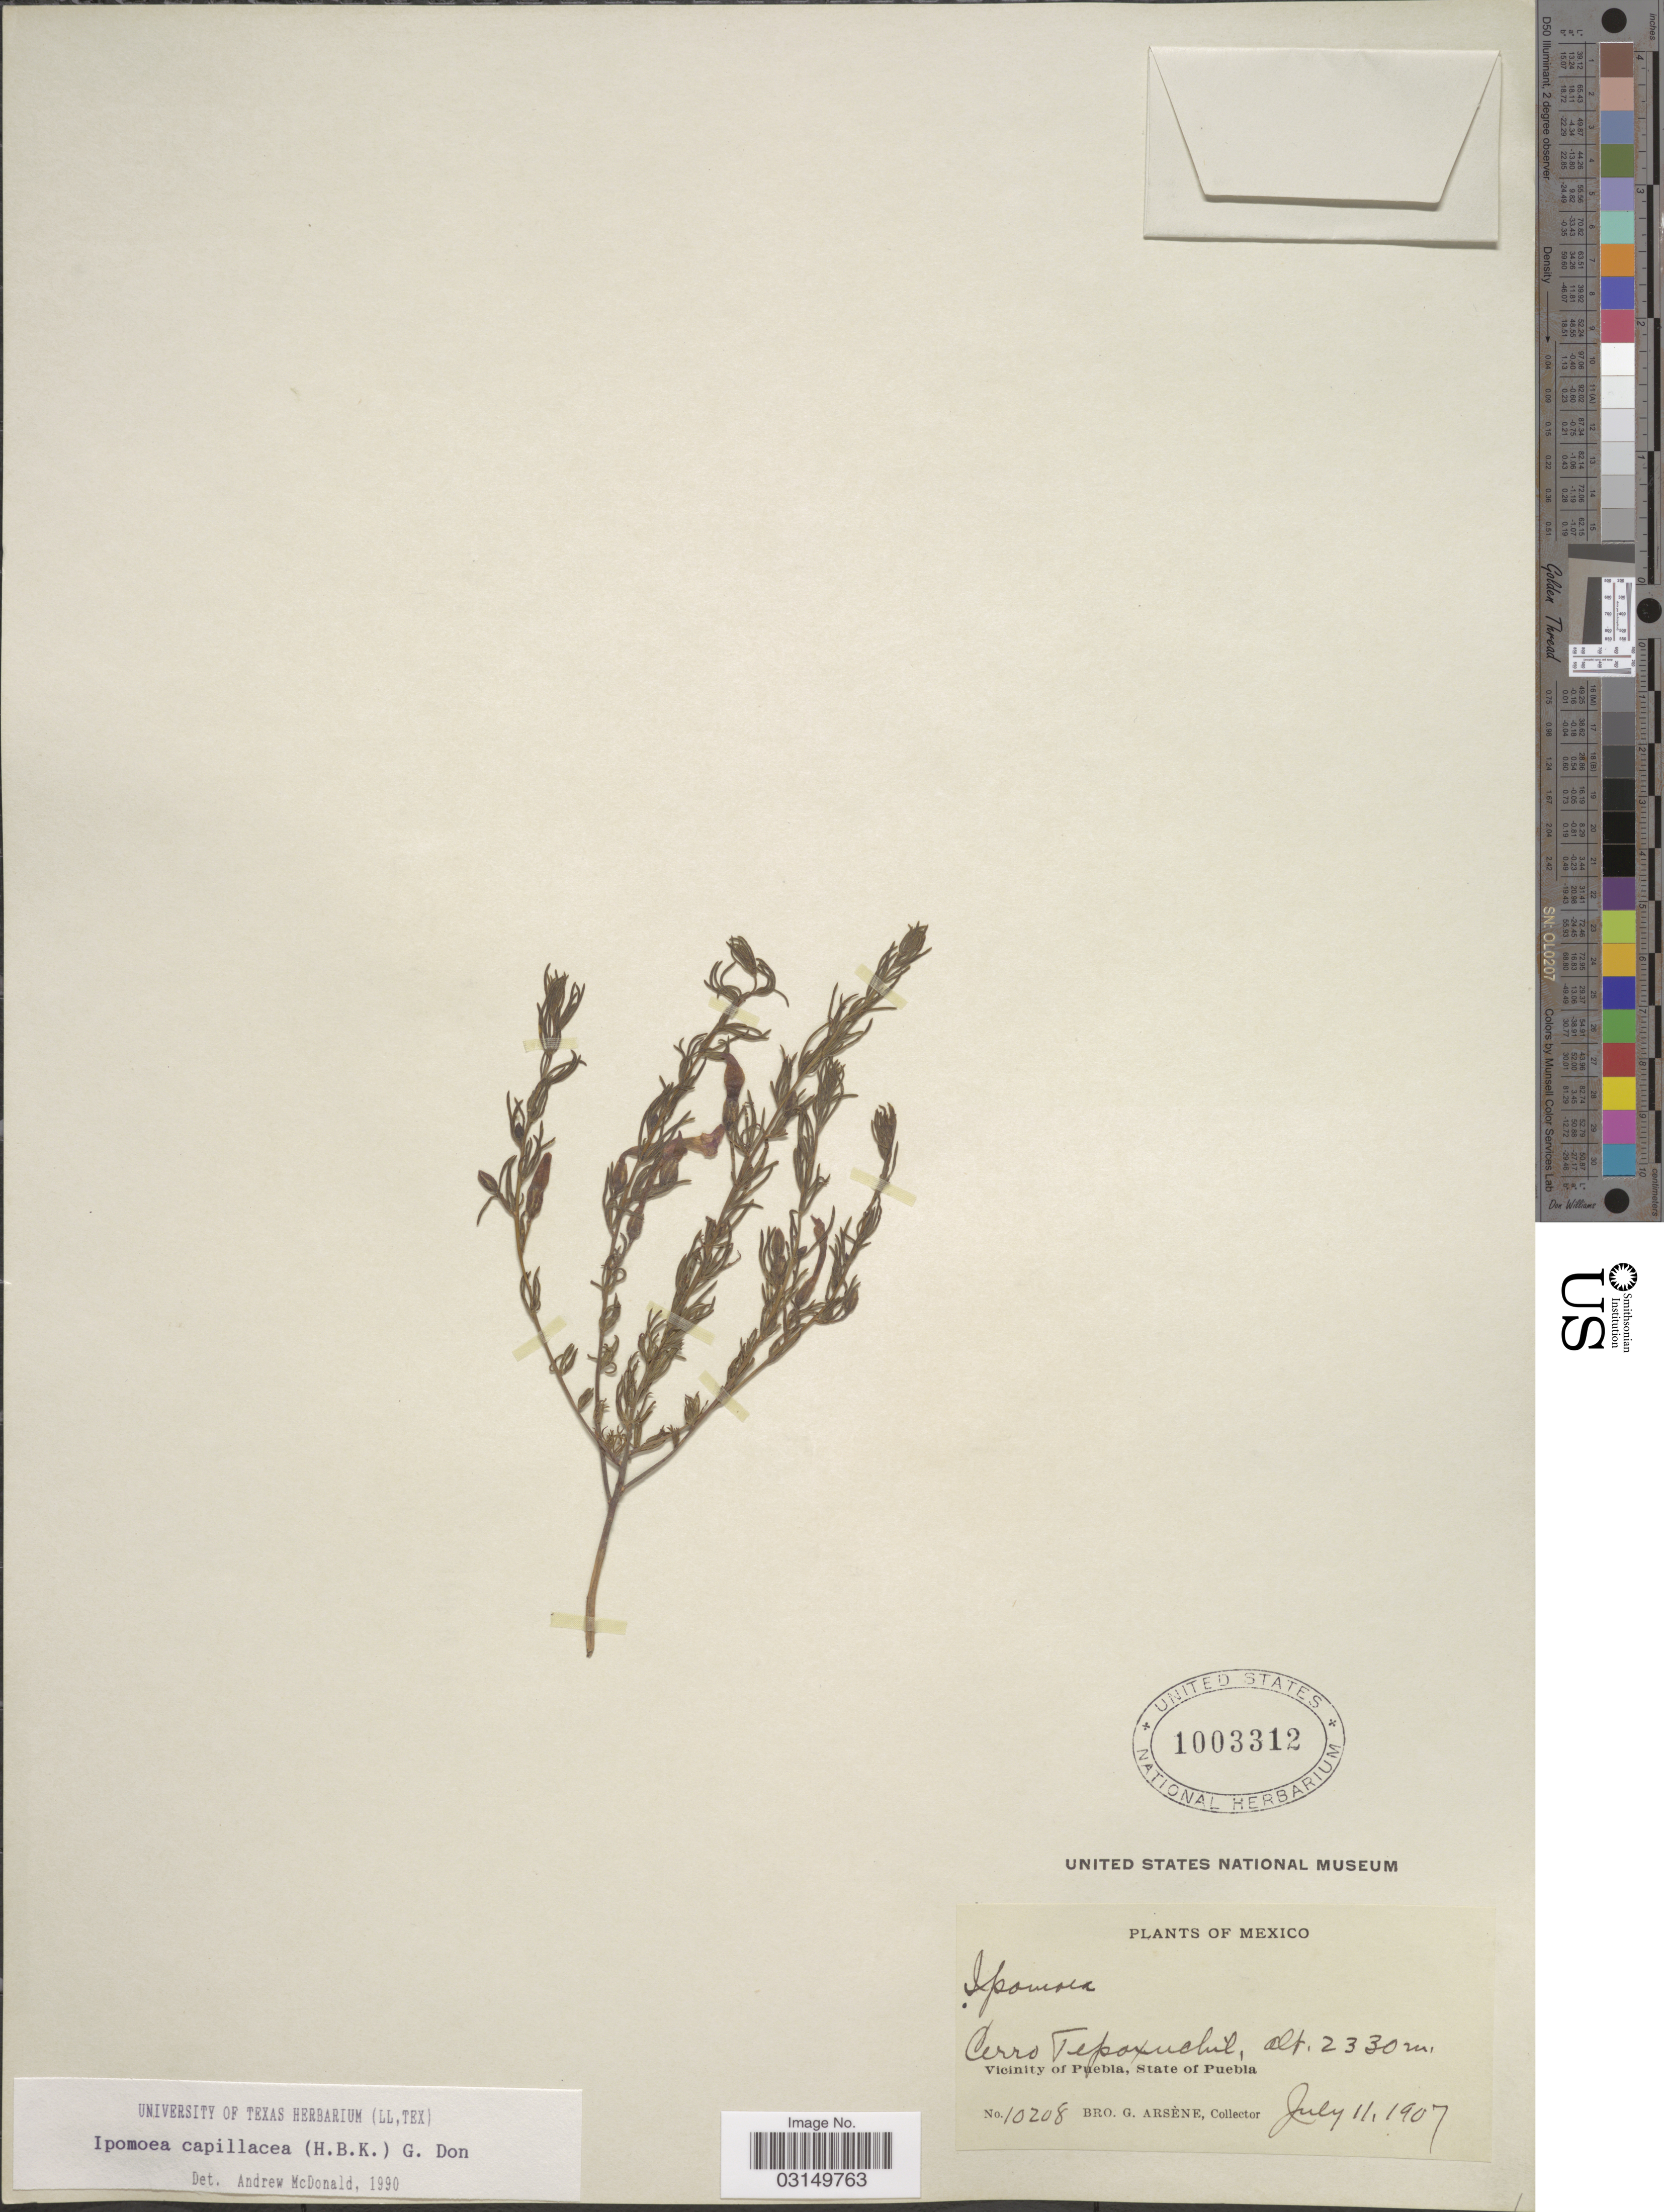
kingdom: Plantae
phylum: Tracheophyta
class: Magnoliopsida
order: Solanales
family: Convolvulaceae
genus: Ipomoea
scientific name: Ipomoea capillacea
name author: (Kunth) G. Don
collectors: Bro. G. Arsène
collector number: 10208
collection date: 1907-07-11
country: Mexico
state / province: Puebla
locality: Cerro Tepoxuchil, Vicinity of Puebla, State of Puebla.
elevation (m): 2330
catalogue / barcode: US 1003312